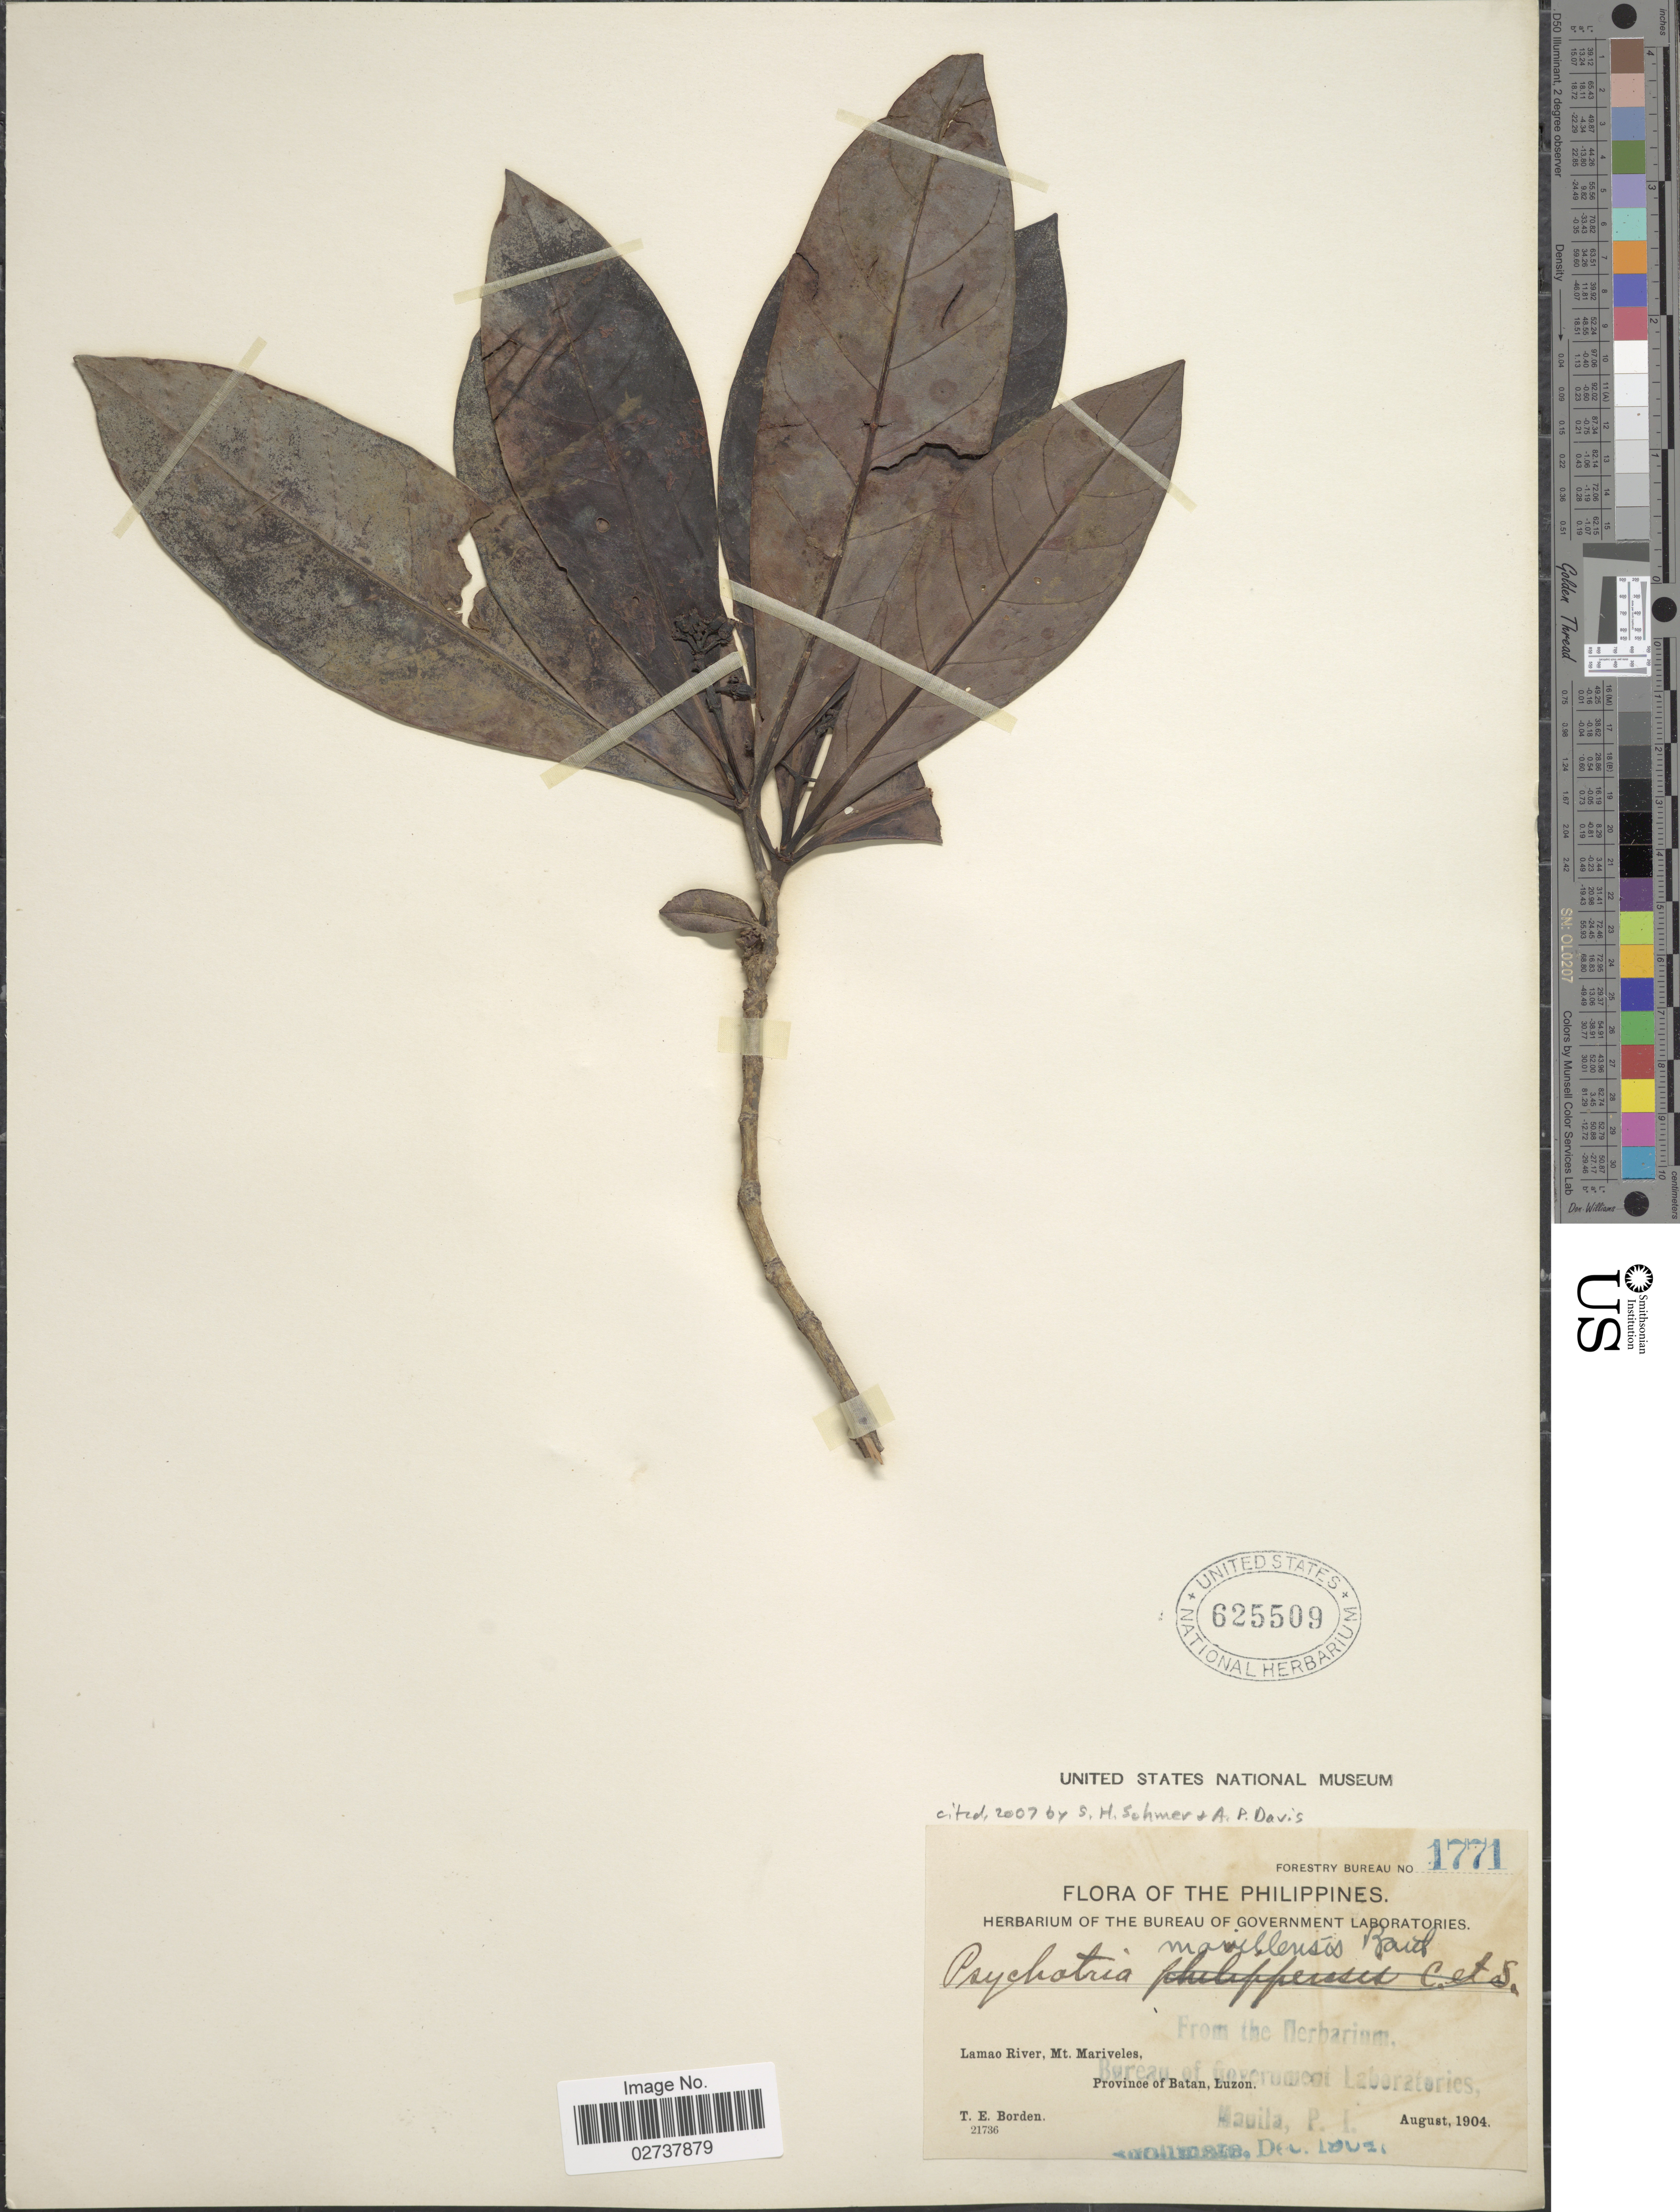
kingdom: Plantae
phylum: Tracheophyta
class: Magnoliopsida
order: Gentianales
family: Rubiaceae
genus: Psychotria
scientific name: Psychotria manillensis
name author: Bartl. ex DC.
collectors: T. E. Borden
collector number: Forestry Bureau 1771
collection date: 1904-08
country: Philippines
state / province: Cagayan Valley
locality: Lamao River, Mt. Mariveles, Province of Batan, Luzon.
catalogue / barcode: US 625509